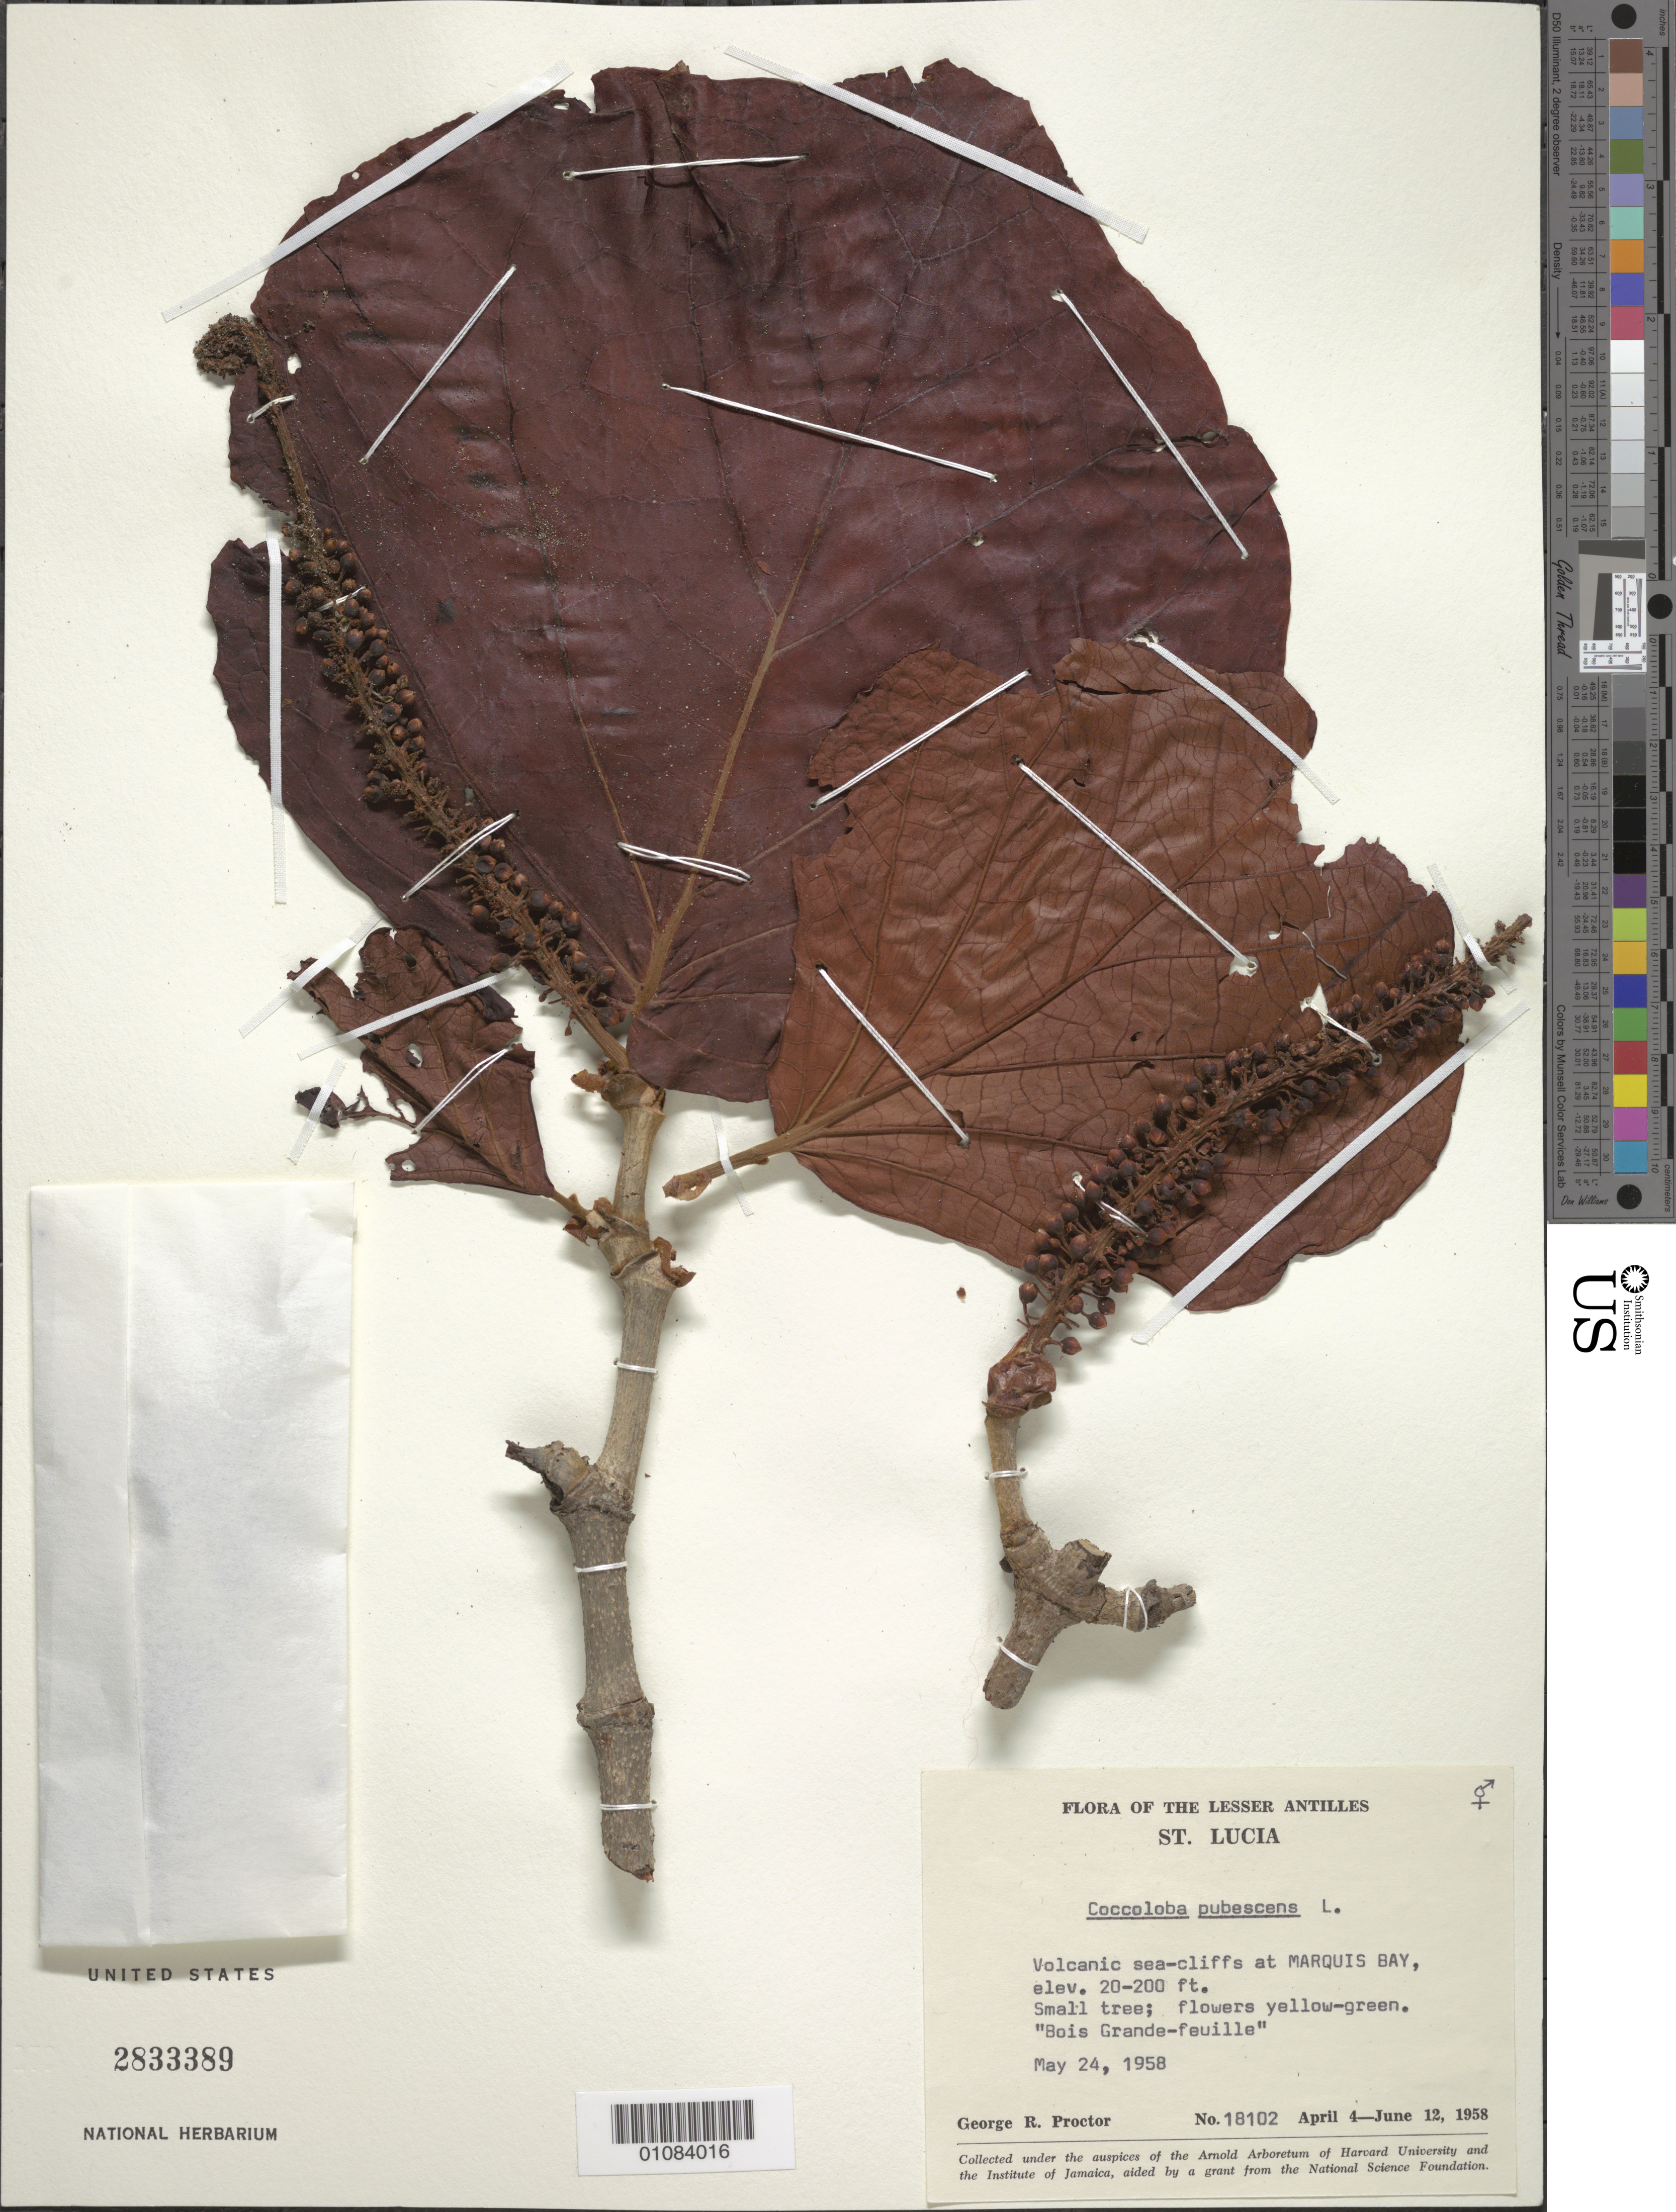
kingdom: Plantae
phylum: Tracheophyta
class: Magnoliopsida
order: Caryophyllales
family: Polygonaceae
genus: Coccoloba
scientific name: Coccoloba pubescens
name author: L.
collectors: G. R. Proctor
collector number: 18102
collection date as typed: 04 Apr 1958 to 12 Jun 1958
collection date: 1958-04-04/1958-06-12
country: St. Lucia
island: St. Lucia I.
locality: Marquis Bay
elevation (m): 6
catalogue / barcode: US 2833389